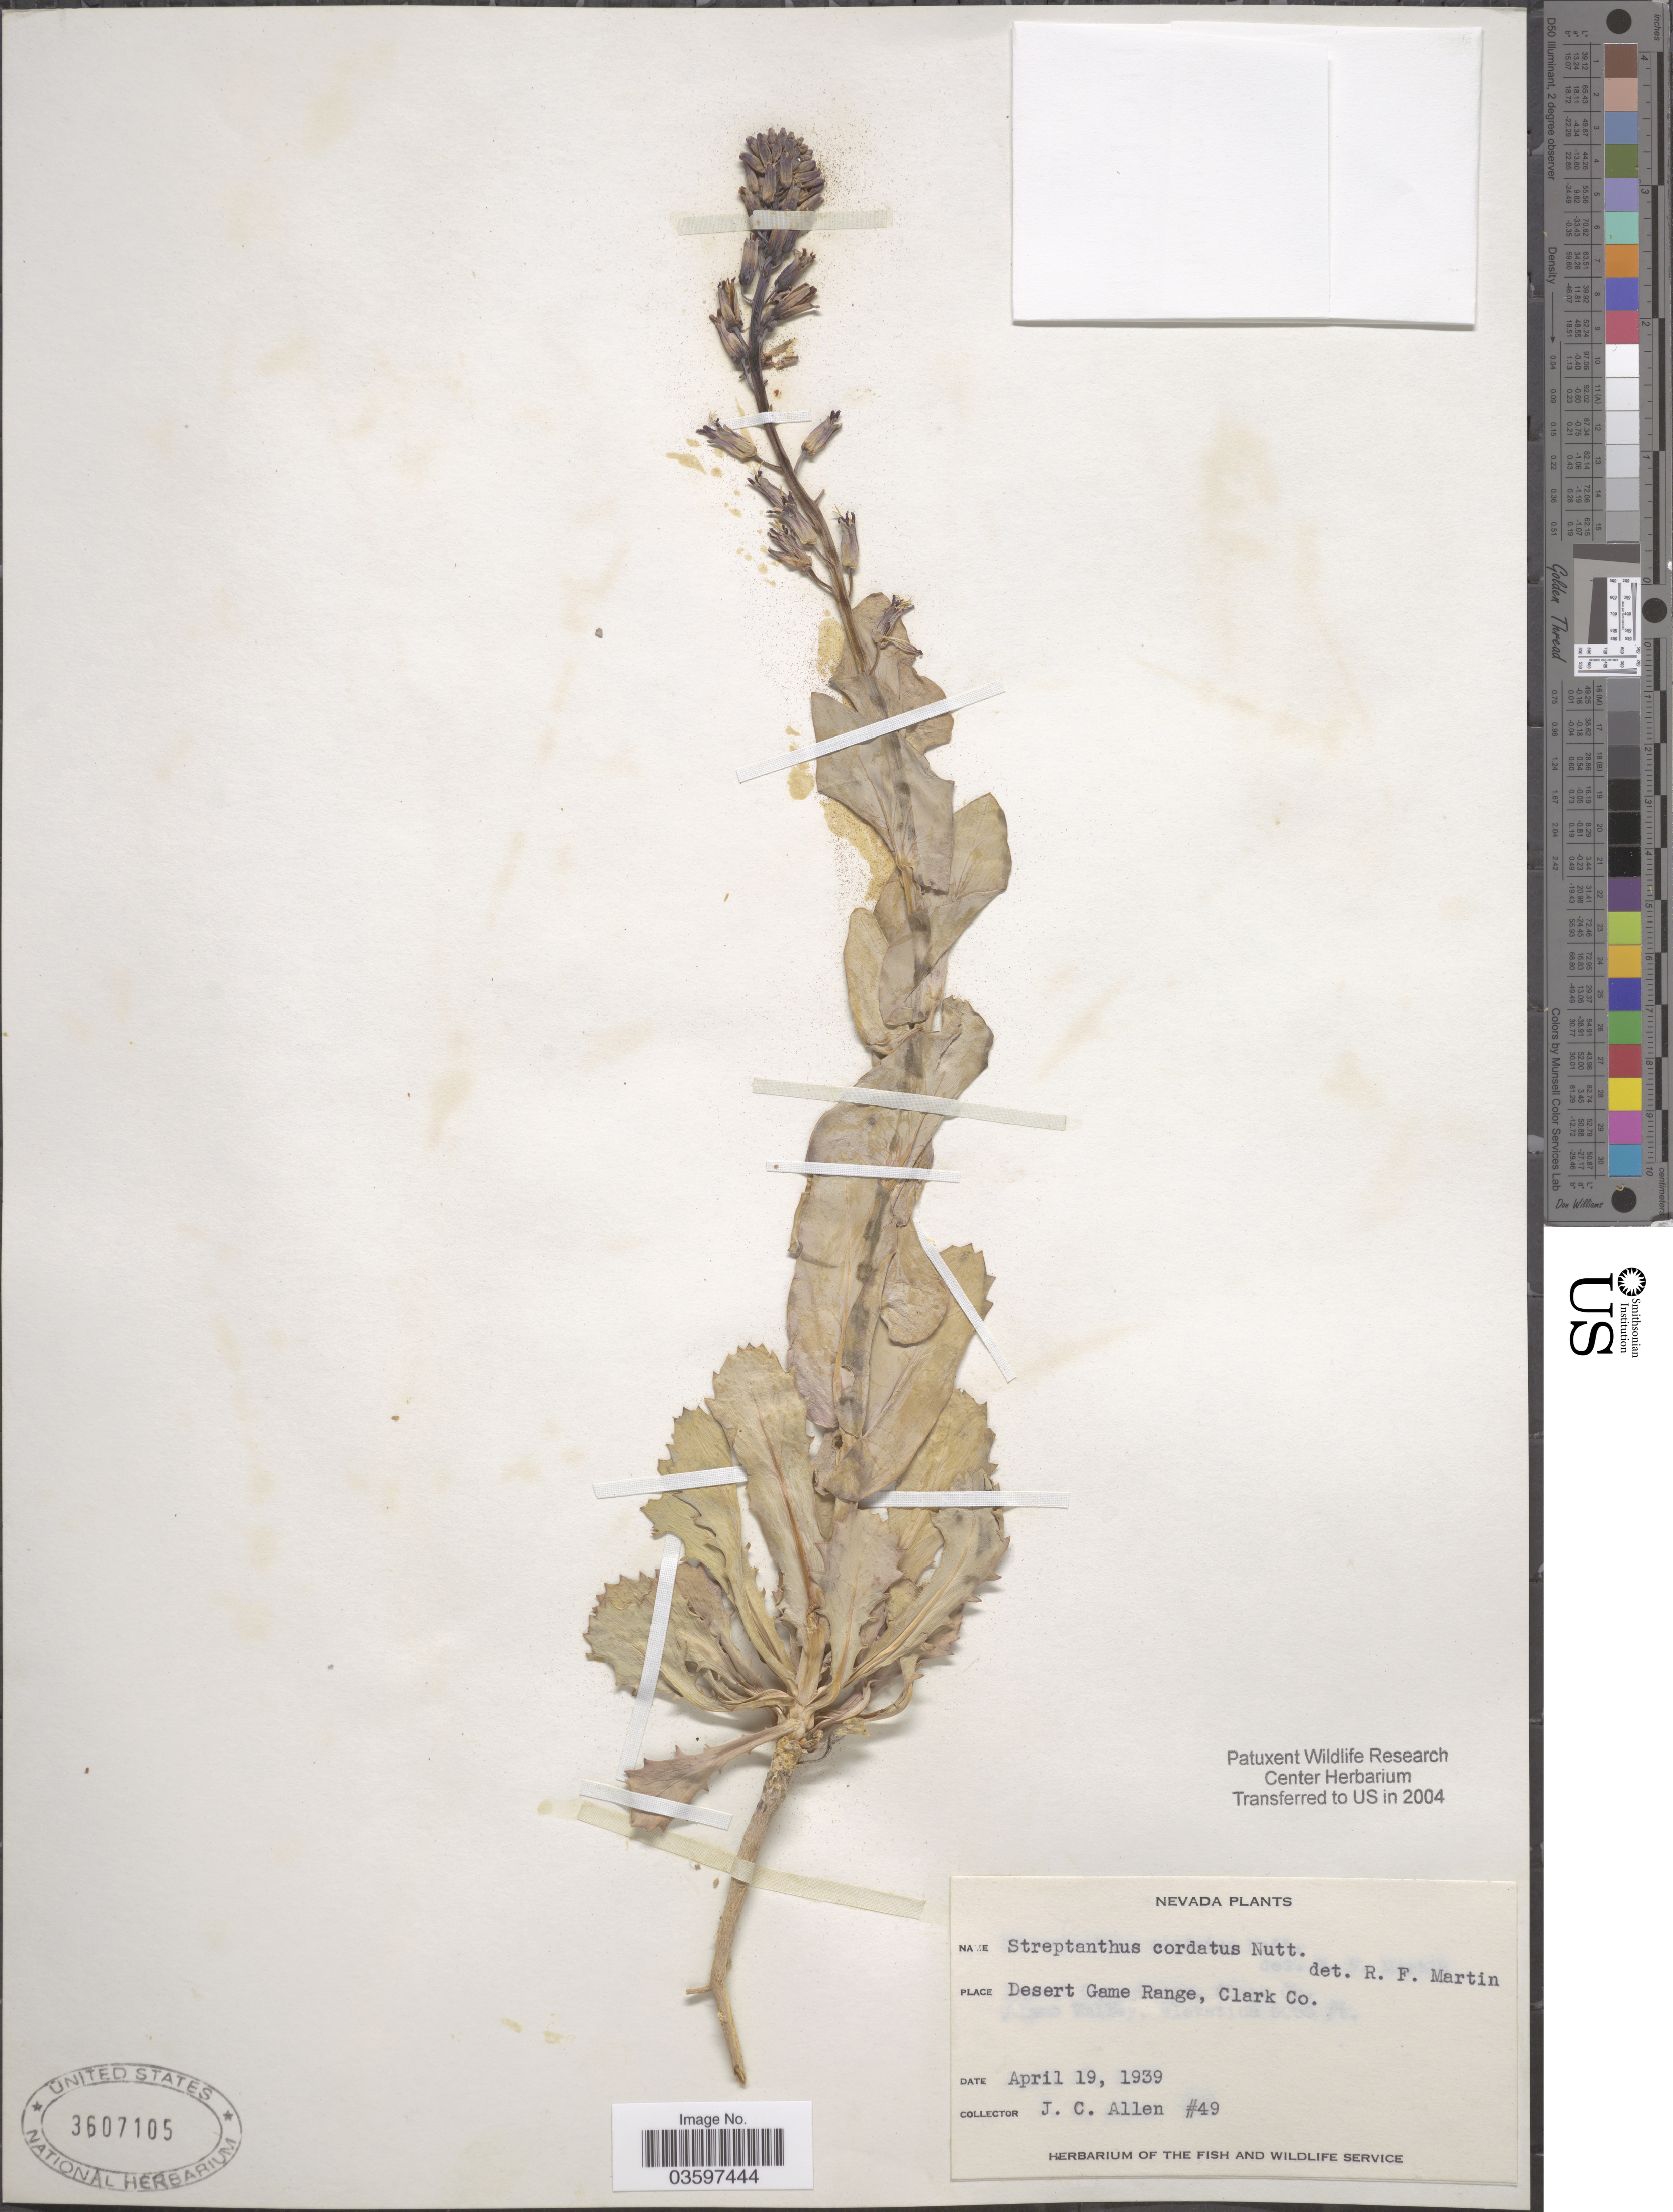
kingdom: Plantae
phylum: Tracheophyta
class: Magnoliopsida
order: Brassicales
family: Brassicaceae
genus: Streptanthus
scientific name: Streptanthus cordatus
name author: Nutt. ex Torr. & A. Gray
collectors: J. C. Allen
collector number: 49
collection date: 1939-04-19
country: United States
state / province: Nevada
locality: Desert Game Range, Clark Co.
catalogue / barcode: US 3607105